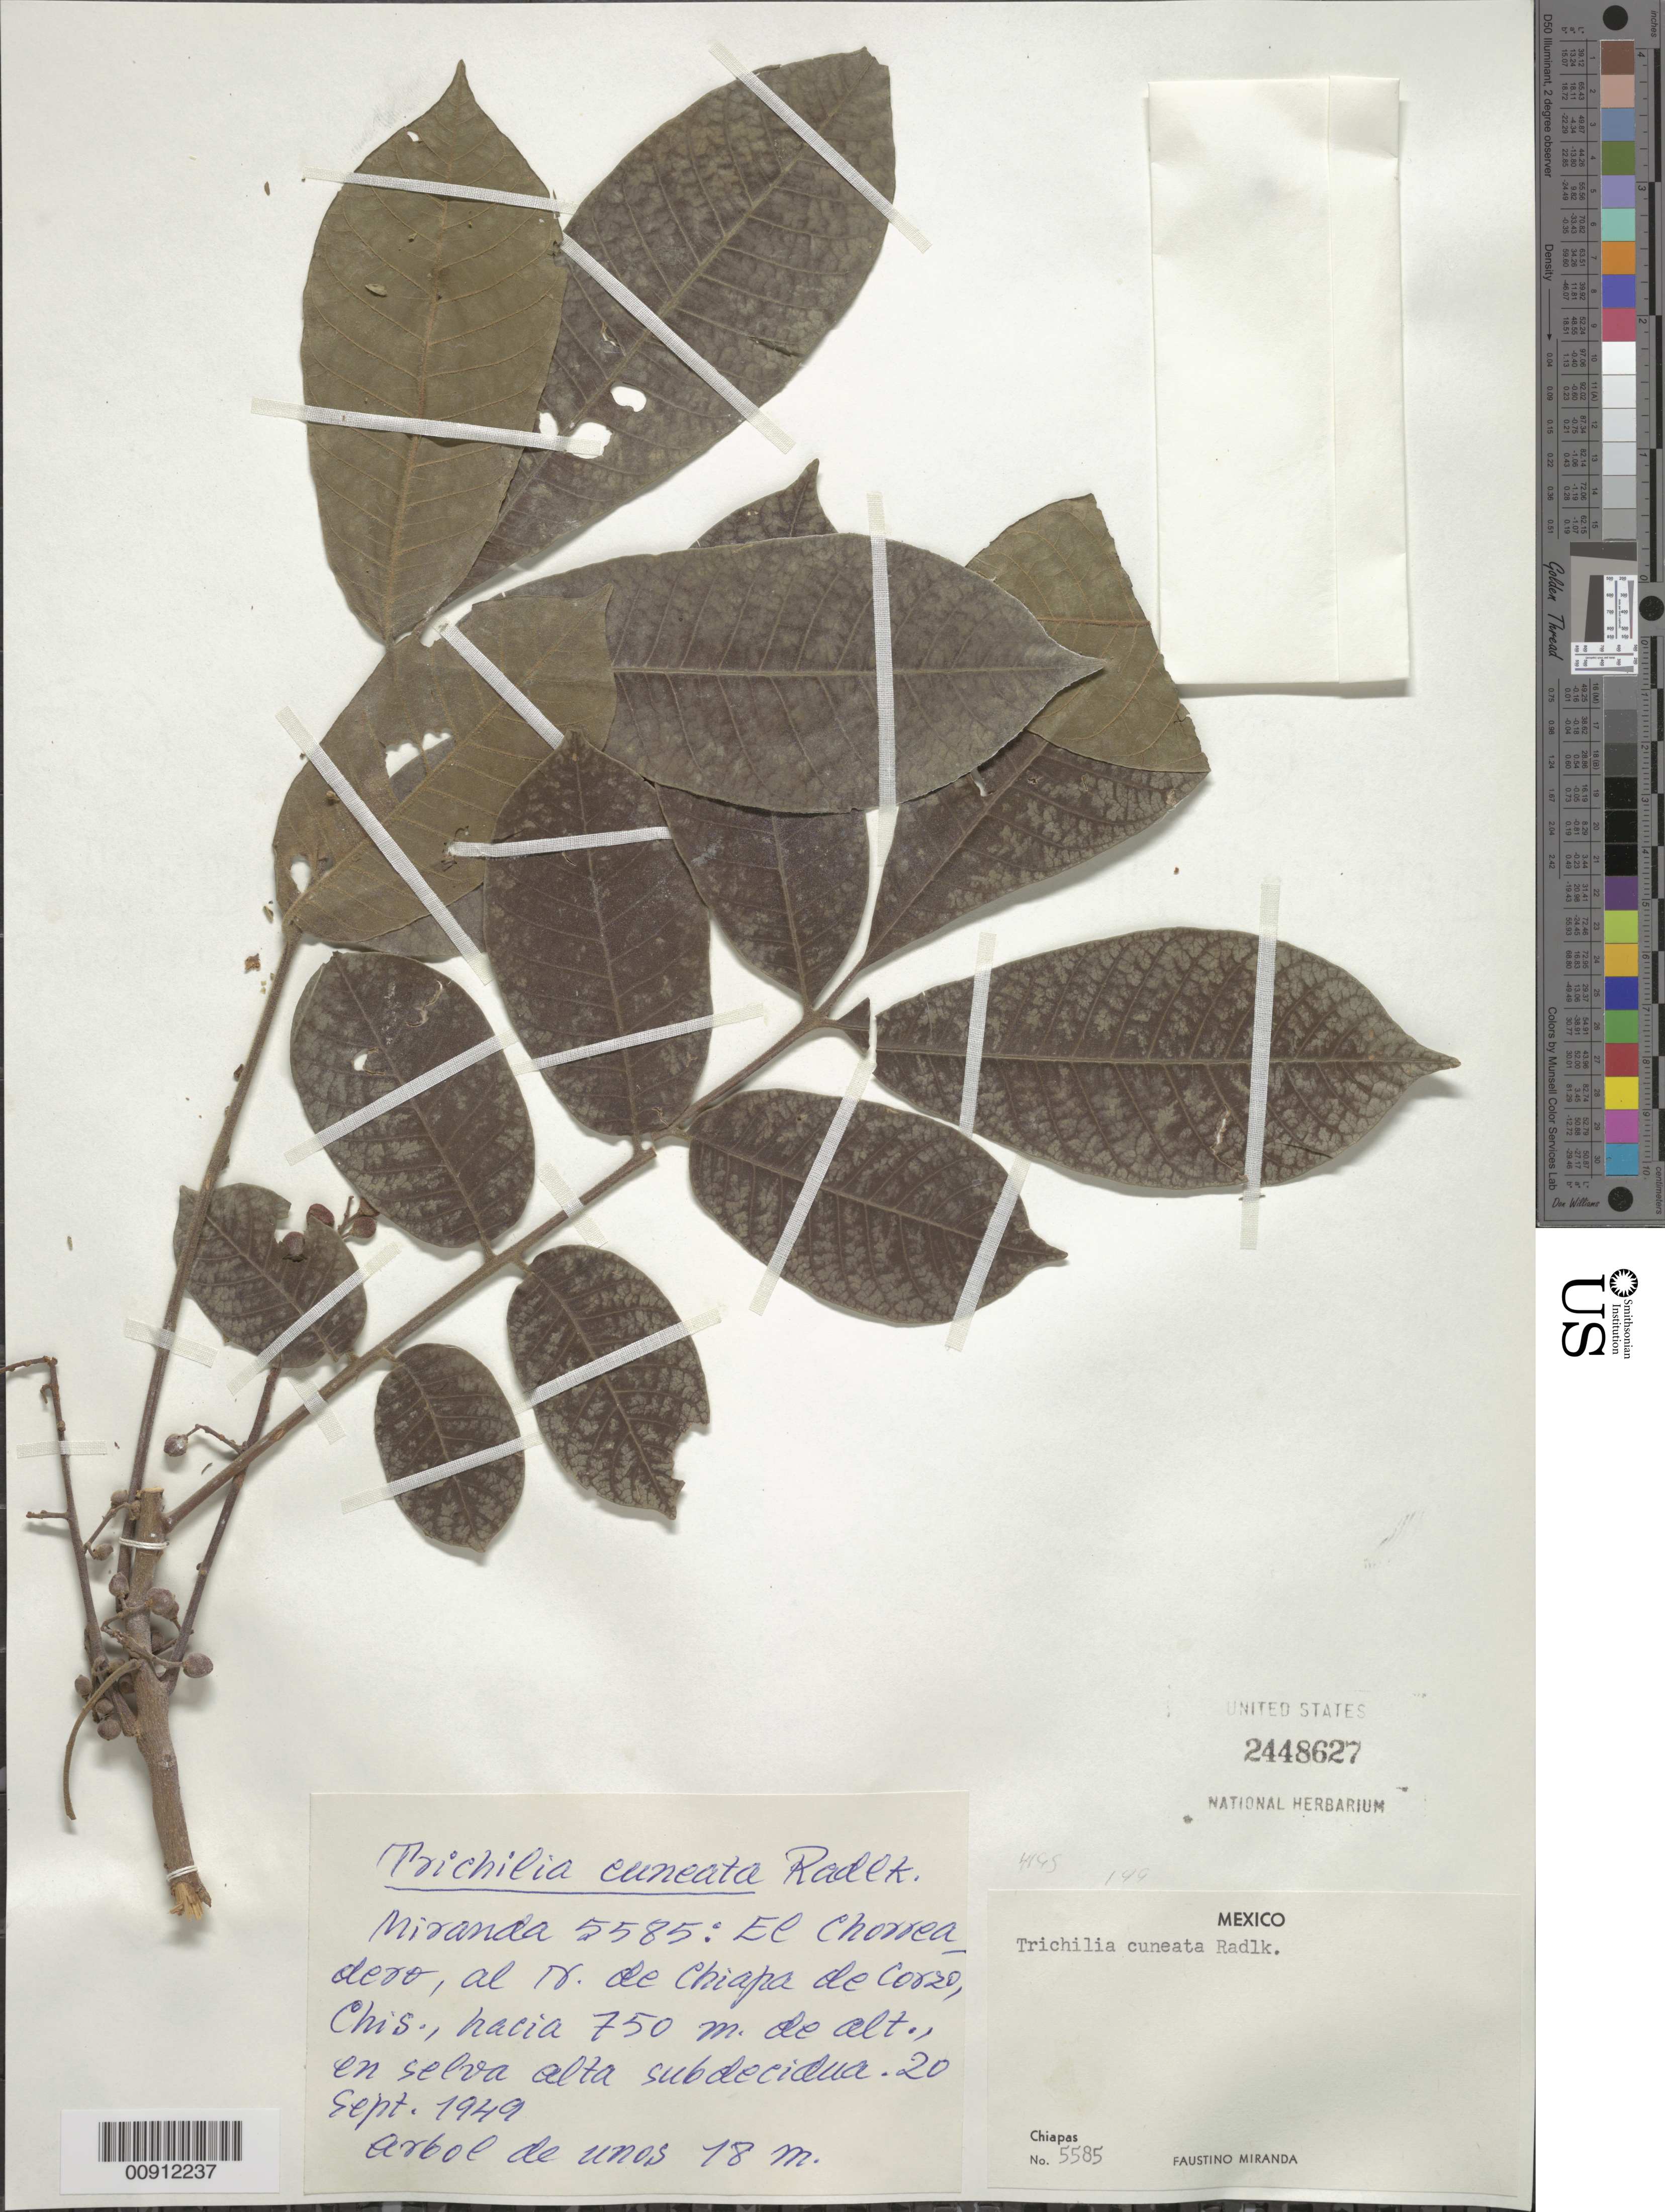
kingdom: Plantae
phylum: Tracheophyta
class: Magnoliopsida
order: Sapindales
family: Meliaceae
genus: Trichilia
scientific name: Trichilia cuneata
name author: Radlk.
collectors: Miranda G., F.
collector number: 5585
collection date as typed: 20 Sep 1949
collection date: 1949-09-20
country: Mexico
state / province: Chiapas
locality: El Chorreadero, al N. de Chiapa de Corzo, Chiapas.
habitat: Selva alta subdecidua.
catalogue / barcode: US 2448627